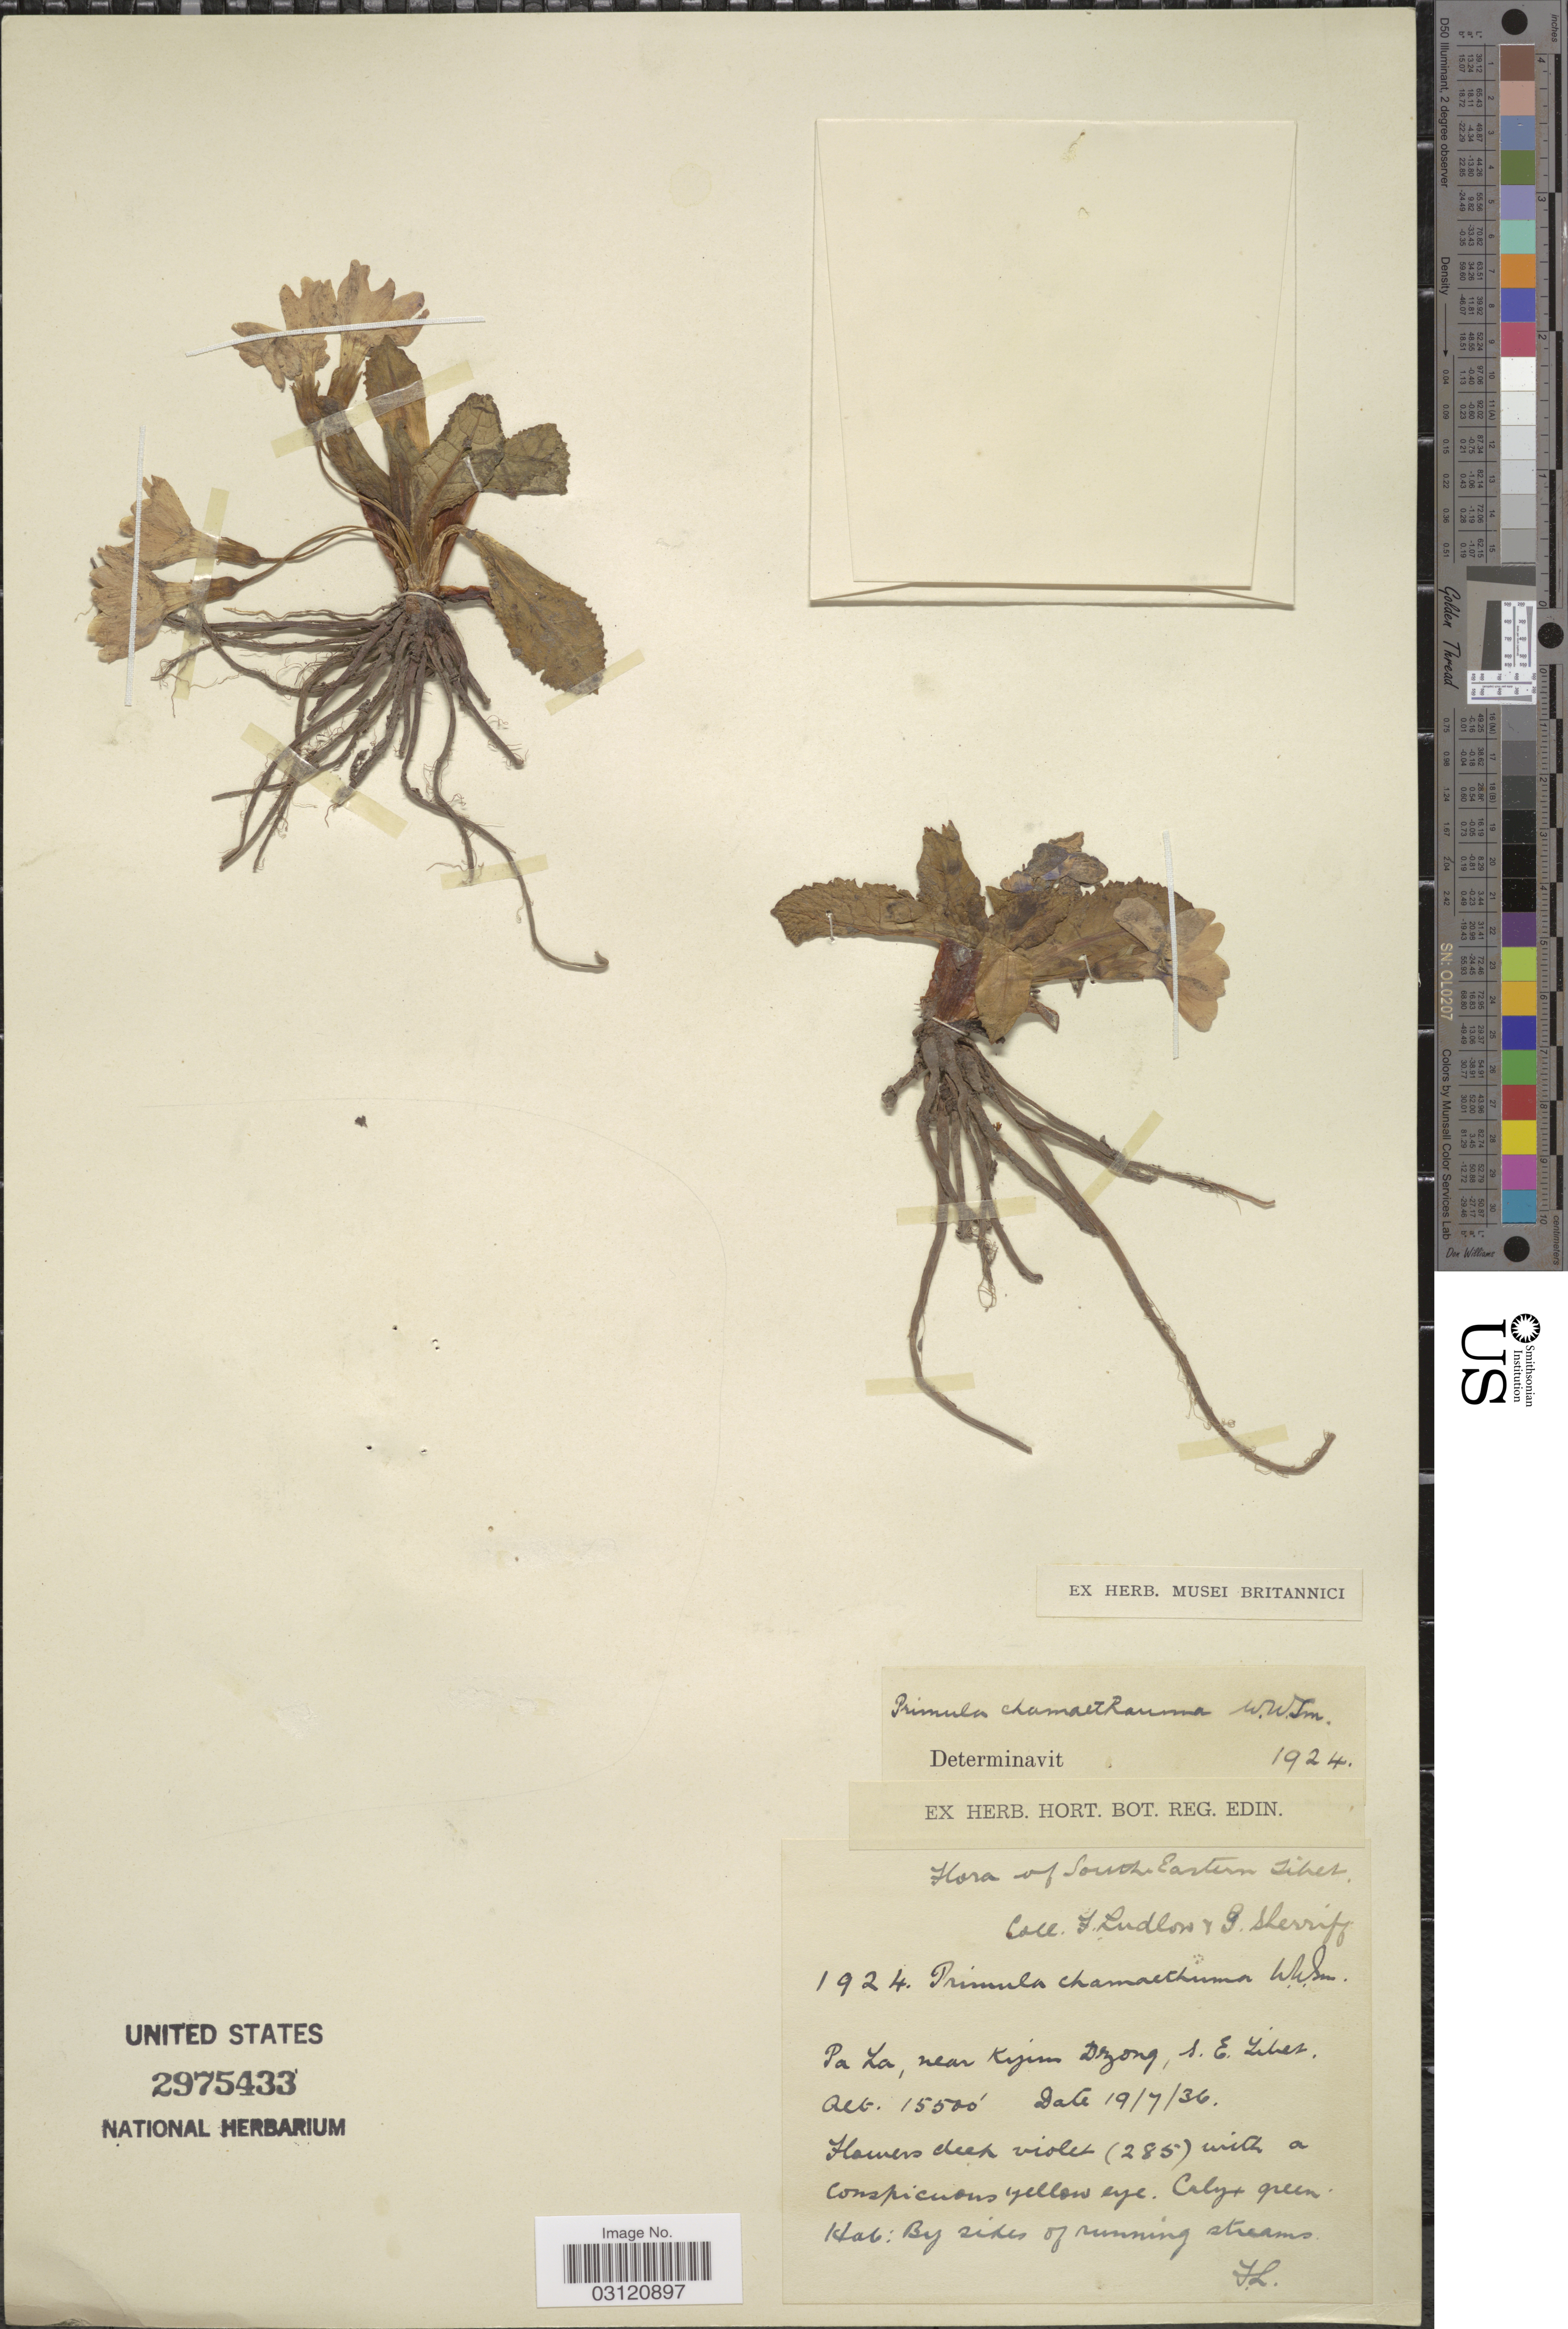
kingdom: Plantae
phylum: Tracheophyta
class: Magnoliopsida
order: Ericales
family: Primulaceae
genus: Primula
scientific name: Primula chamaedoron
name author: W.W. Sm.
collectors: F. Ludlow & G. Sherriff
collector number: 1924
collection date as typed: Transcribed d/m/y: 19/7/36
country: China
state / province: Xizang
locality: South-Eastern Tibet. Pa La, near Kijim dzong, S.E. Tibet.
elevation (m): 4724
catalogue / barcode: US 2975433